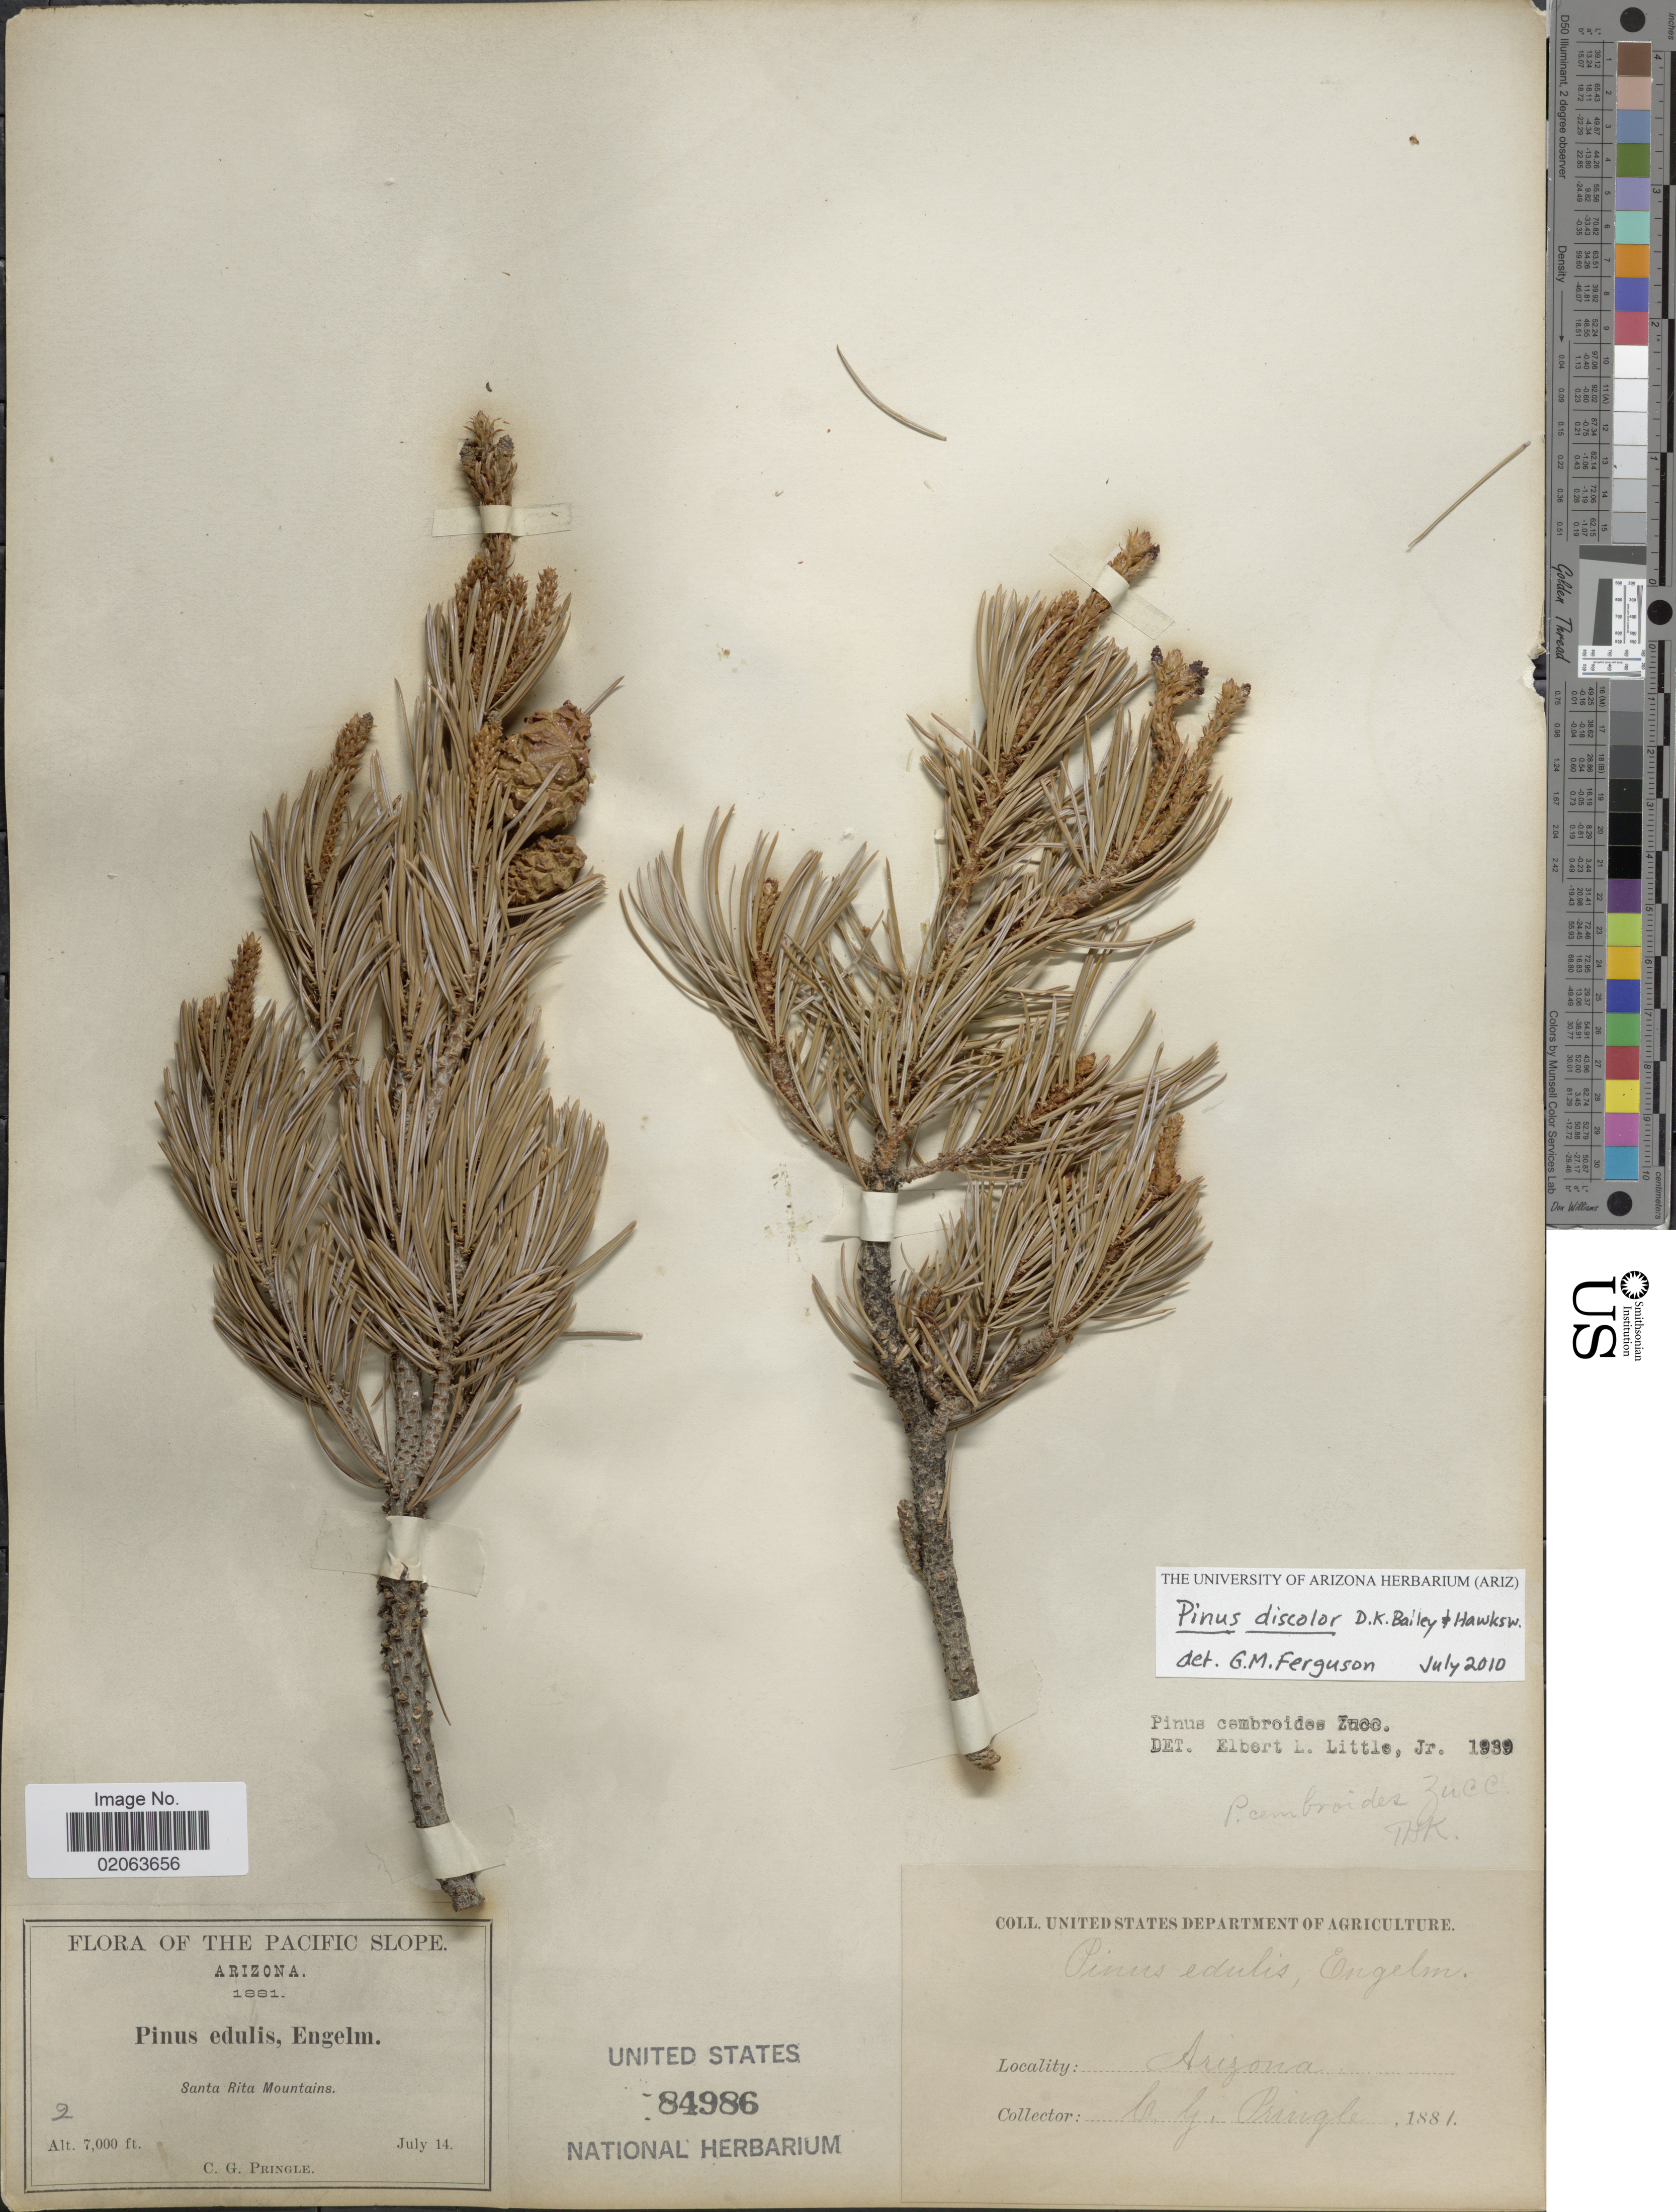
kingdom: Plantae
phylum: Tracheophyta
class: Pinopsida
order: Pinales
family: Pinaceae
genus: Pinus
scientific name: Pinus discolor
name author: D.K. Bailey & Hawksw.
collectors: C. G. Pringle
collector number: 2?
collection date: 1881-07-14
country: United States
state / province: Arizona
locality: The Pacific Slope. Santa Rita Mountains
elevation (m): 2134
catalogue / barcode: US 84986